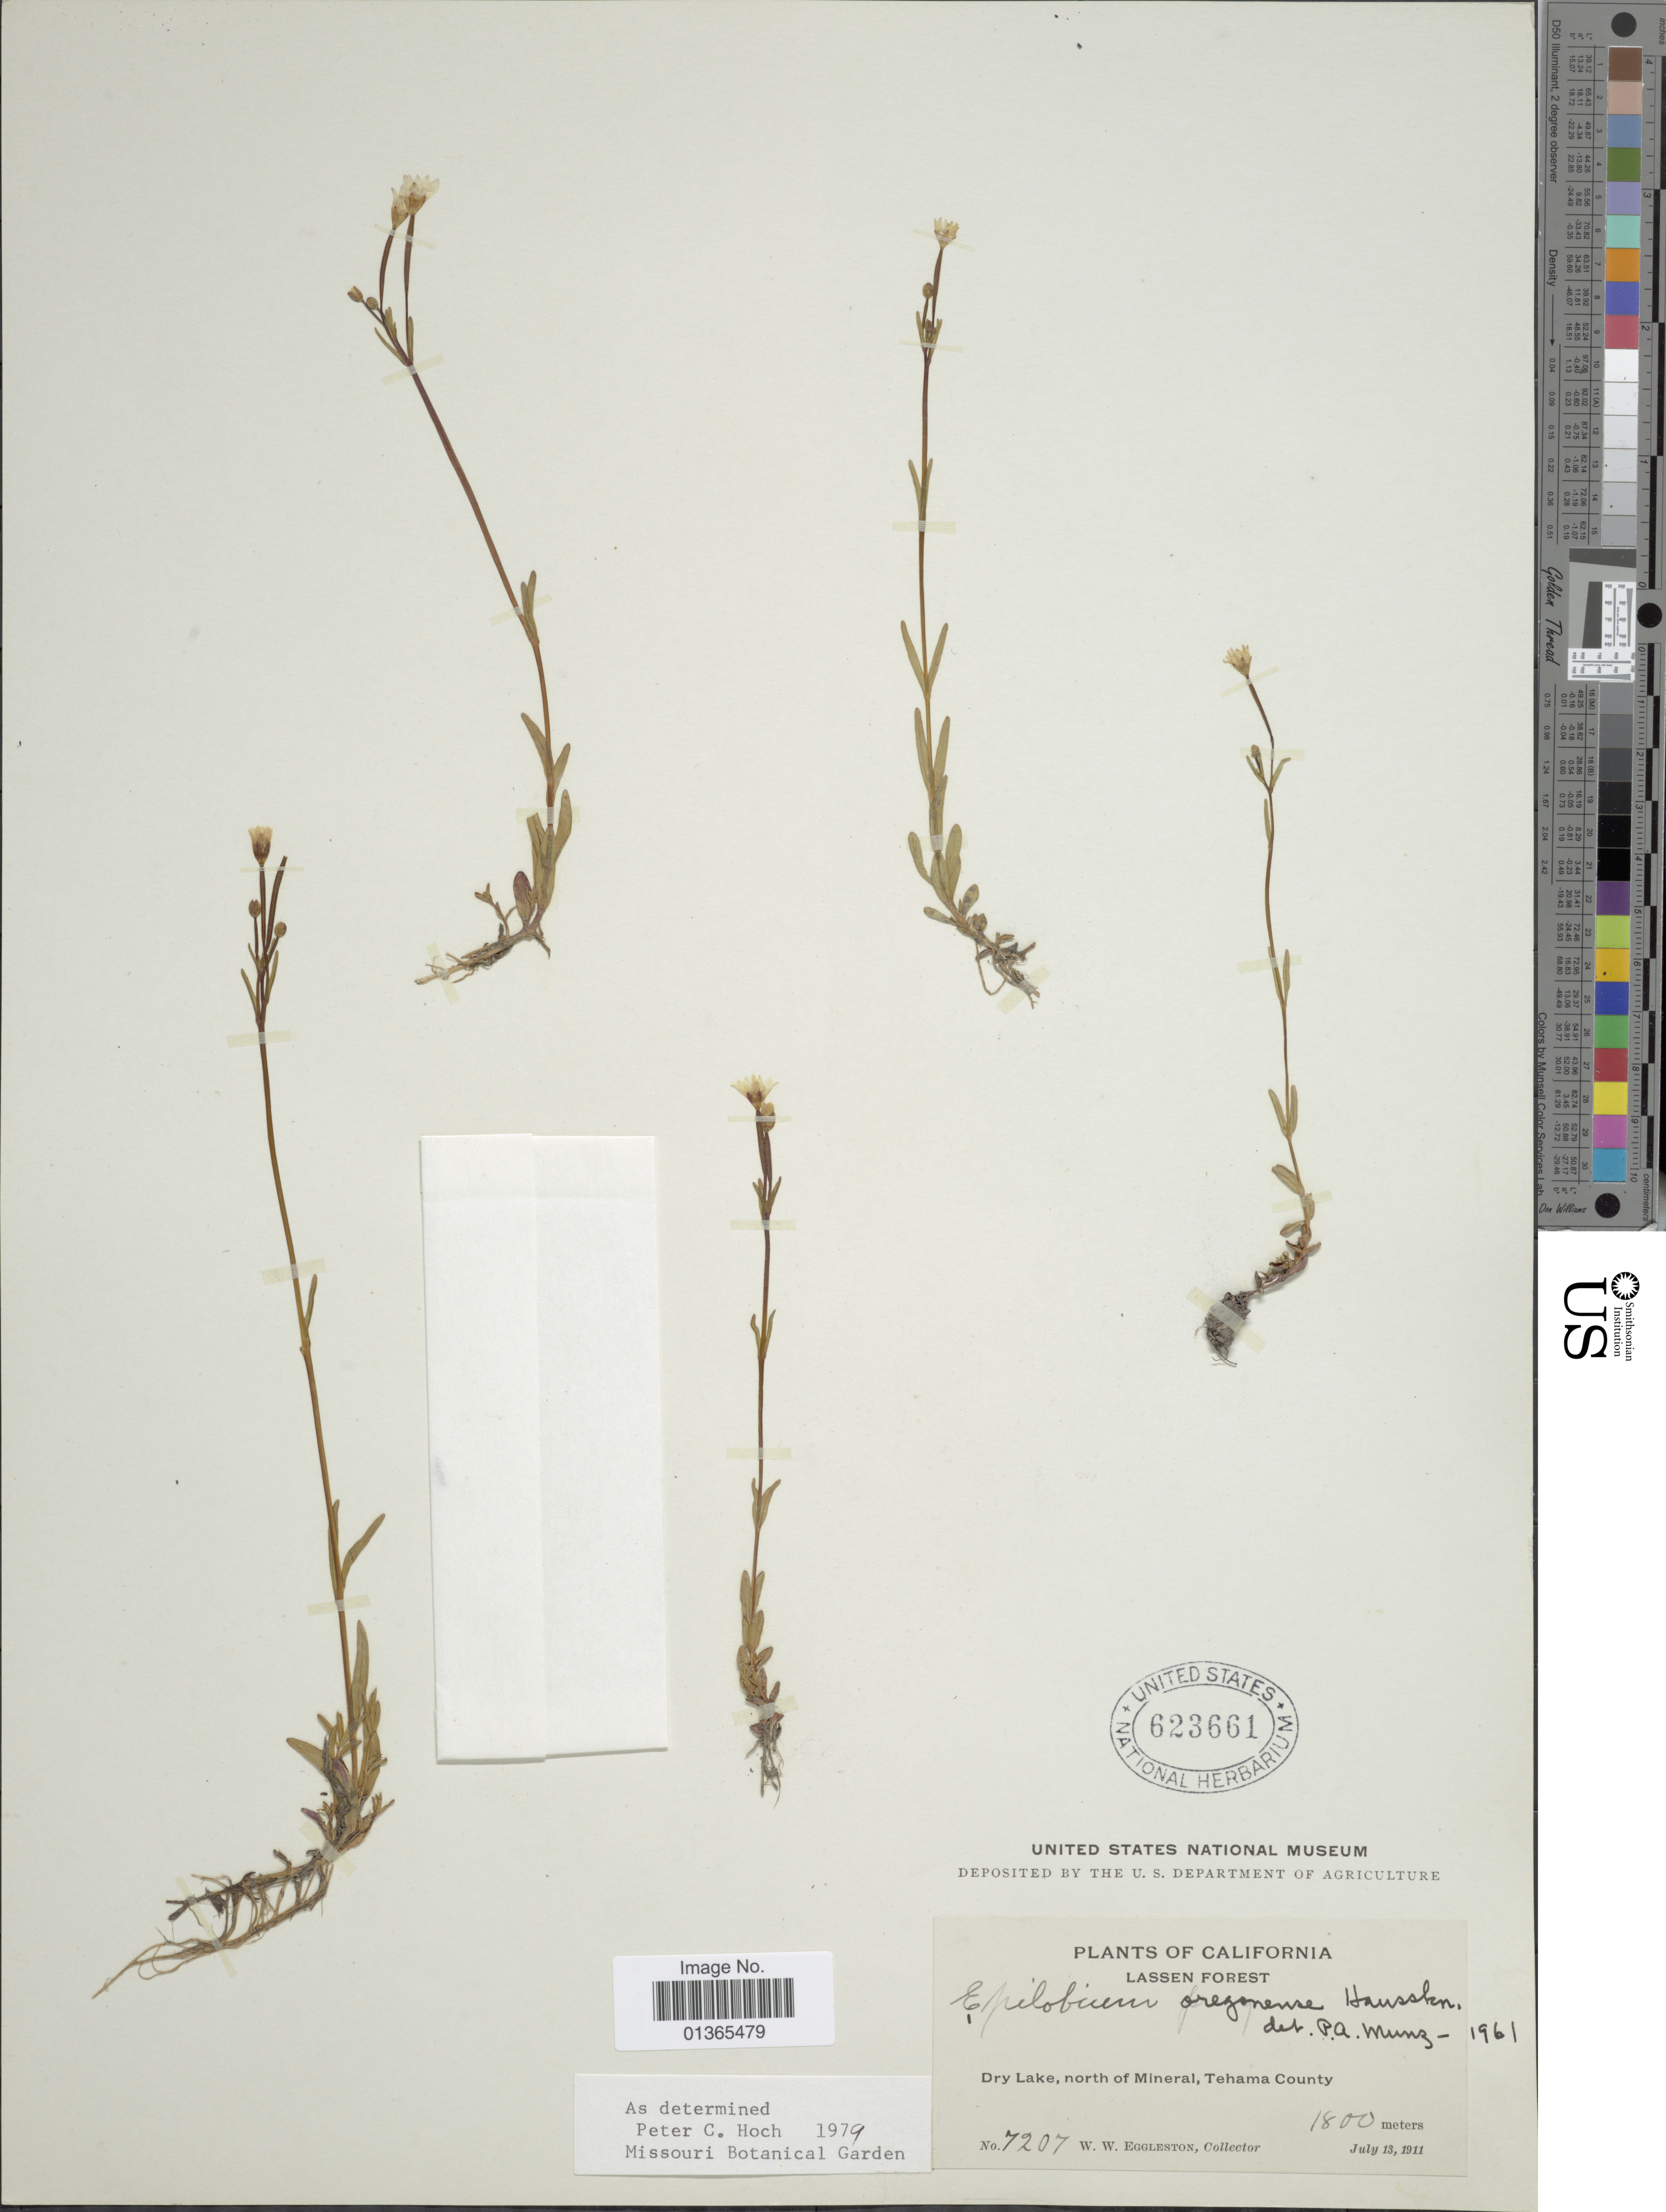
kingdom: Plantae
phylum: Tracheophyta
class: Magnoliopsida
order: Myrtales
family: Onagraceae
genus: Epilobium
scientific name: Epilobium oregonense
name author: Hausskn.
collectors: W. W. Eggleston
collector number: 7207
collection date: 1911-07-13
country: United States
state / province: California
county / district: Tehama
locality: Lassen Forest. Dry Lake, north of Mineral, Tehama County.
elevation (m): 1800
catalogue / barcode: US 623661